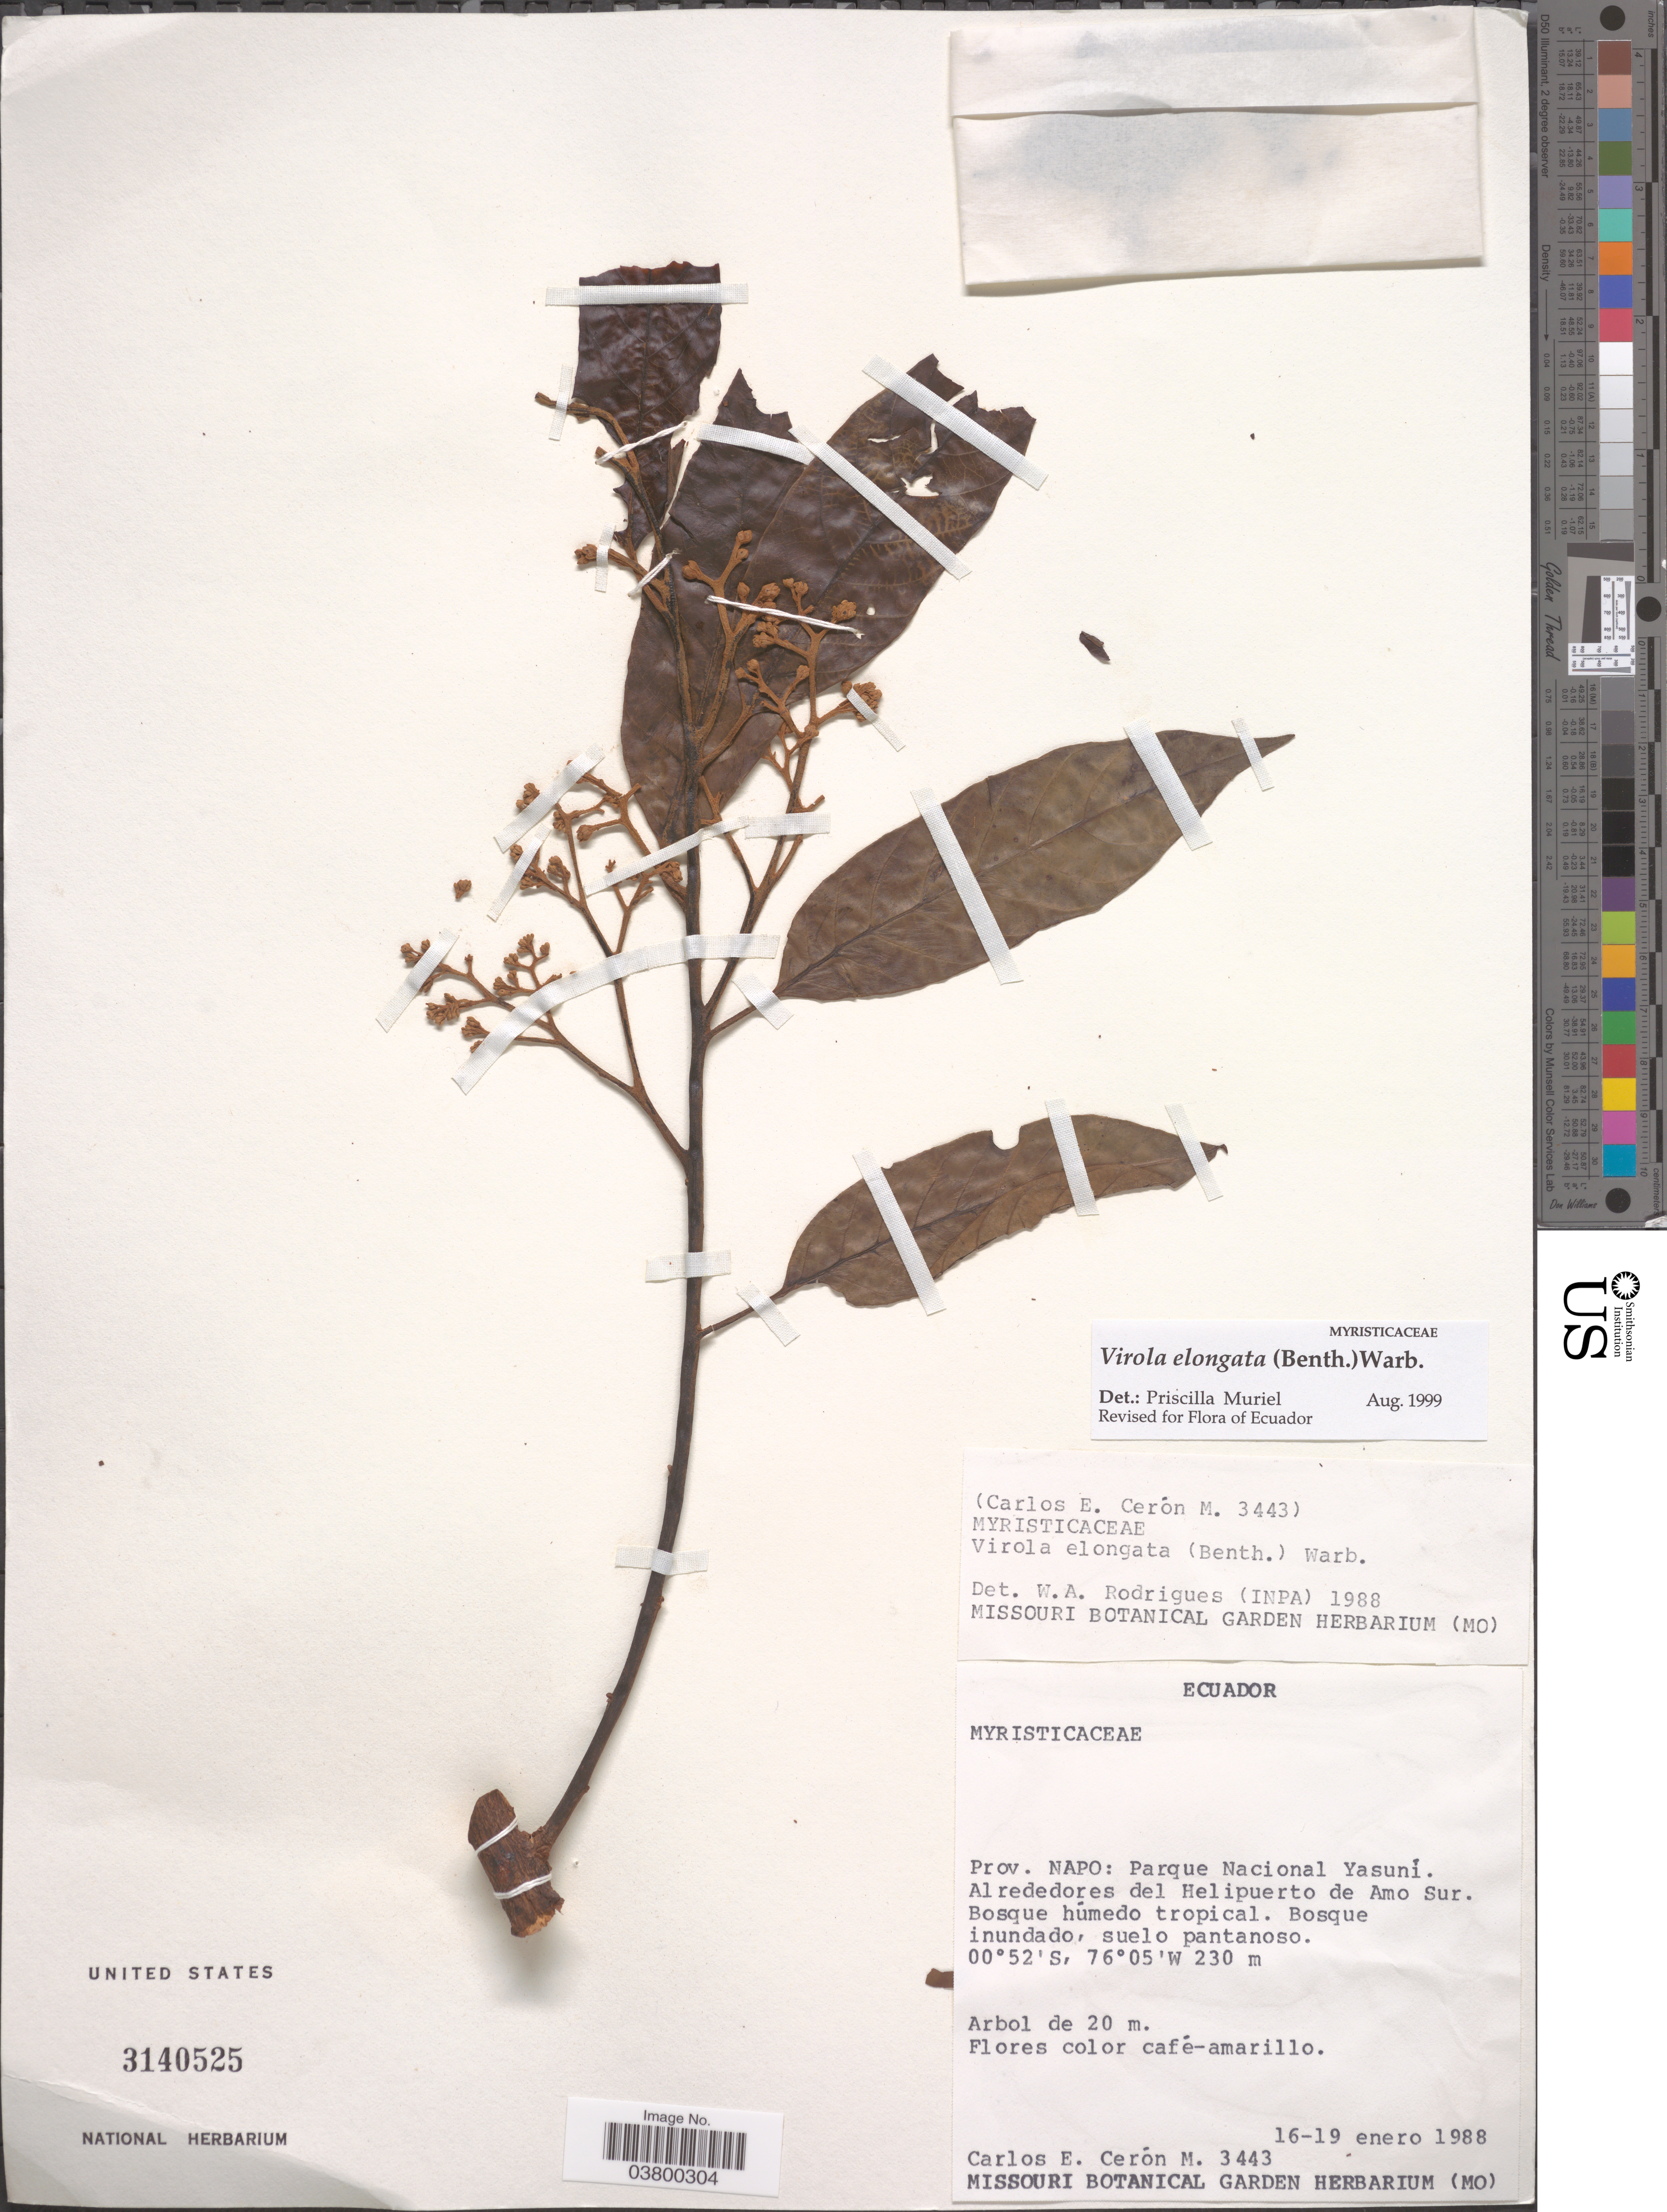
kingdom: Plantae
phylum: Tracheophyta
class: Magnoliopsida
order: Magnoliales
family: Myristicaceae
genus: Virola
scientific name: Virola elongata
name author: (Benth.) Warb.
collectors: C. E. Cerón M.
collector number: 3443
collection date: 1988-01-16/1988-01-19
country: Ecuador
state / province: Napo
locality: Parque Nacional Yasuní. Alrededores del Helipuerto de Amo Sur.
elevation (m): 230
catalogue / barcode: US 3140525